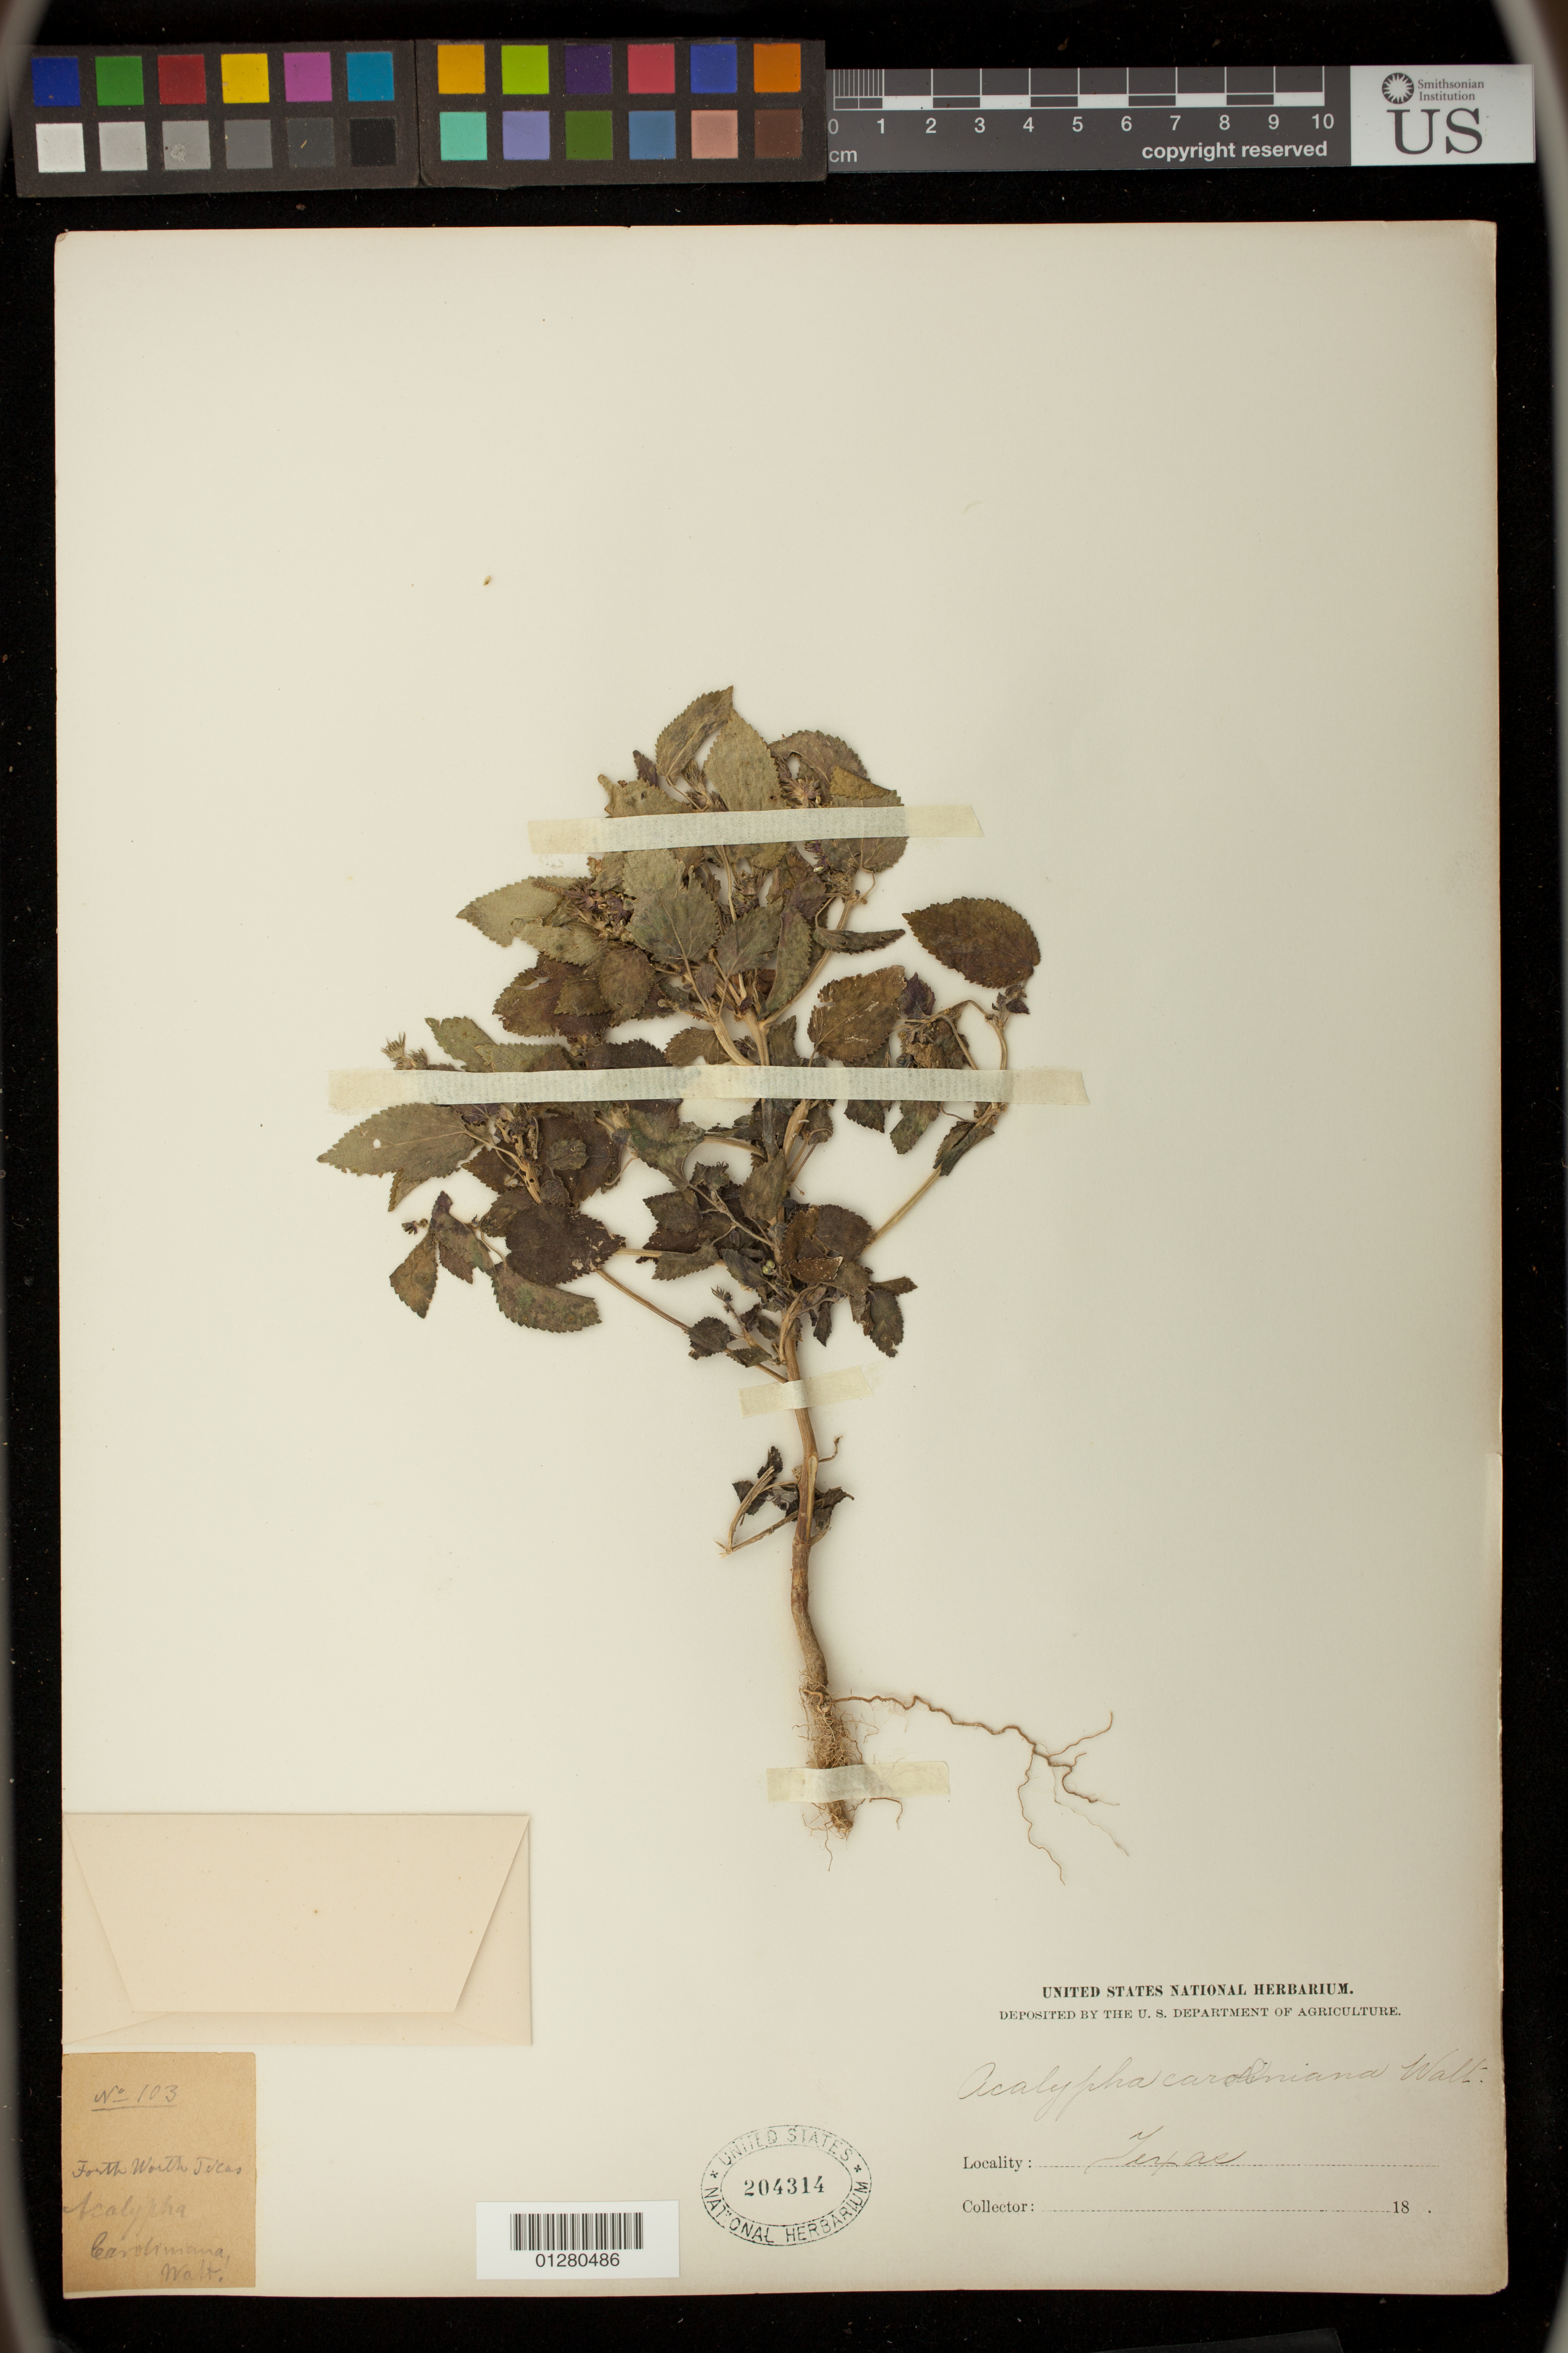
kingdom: Plantae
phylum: Tracheophyta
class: Magnoliopsida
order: Malpighiales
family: Euphorbiaceae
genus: Acalypha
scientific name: Acalypha ostryifolia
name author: Ridd.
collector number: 103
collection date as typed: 18--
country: United States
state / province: Texas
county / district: Tarrant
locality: Forth Worth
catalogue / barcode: US 204314